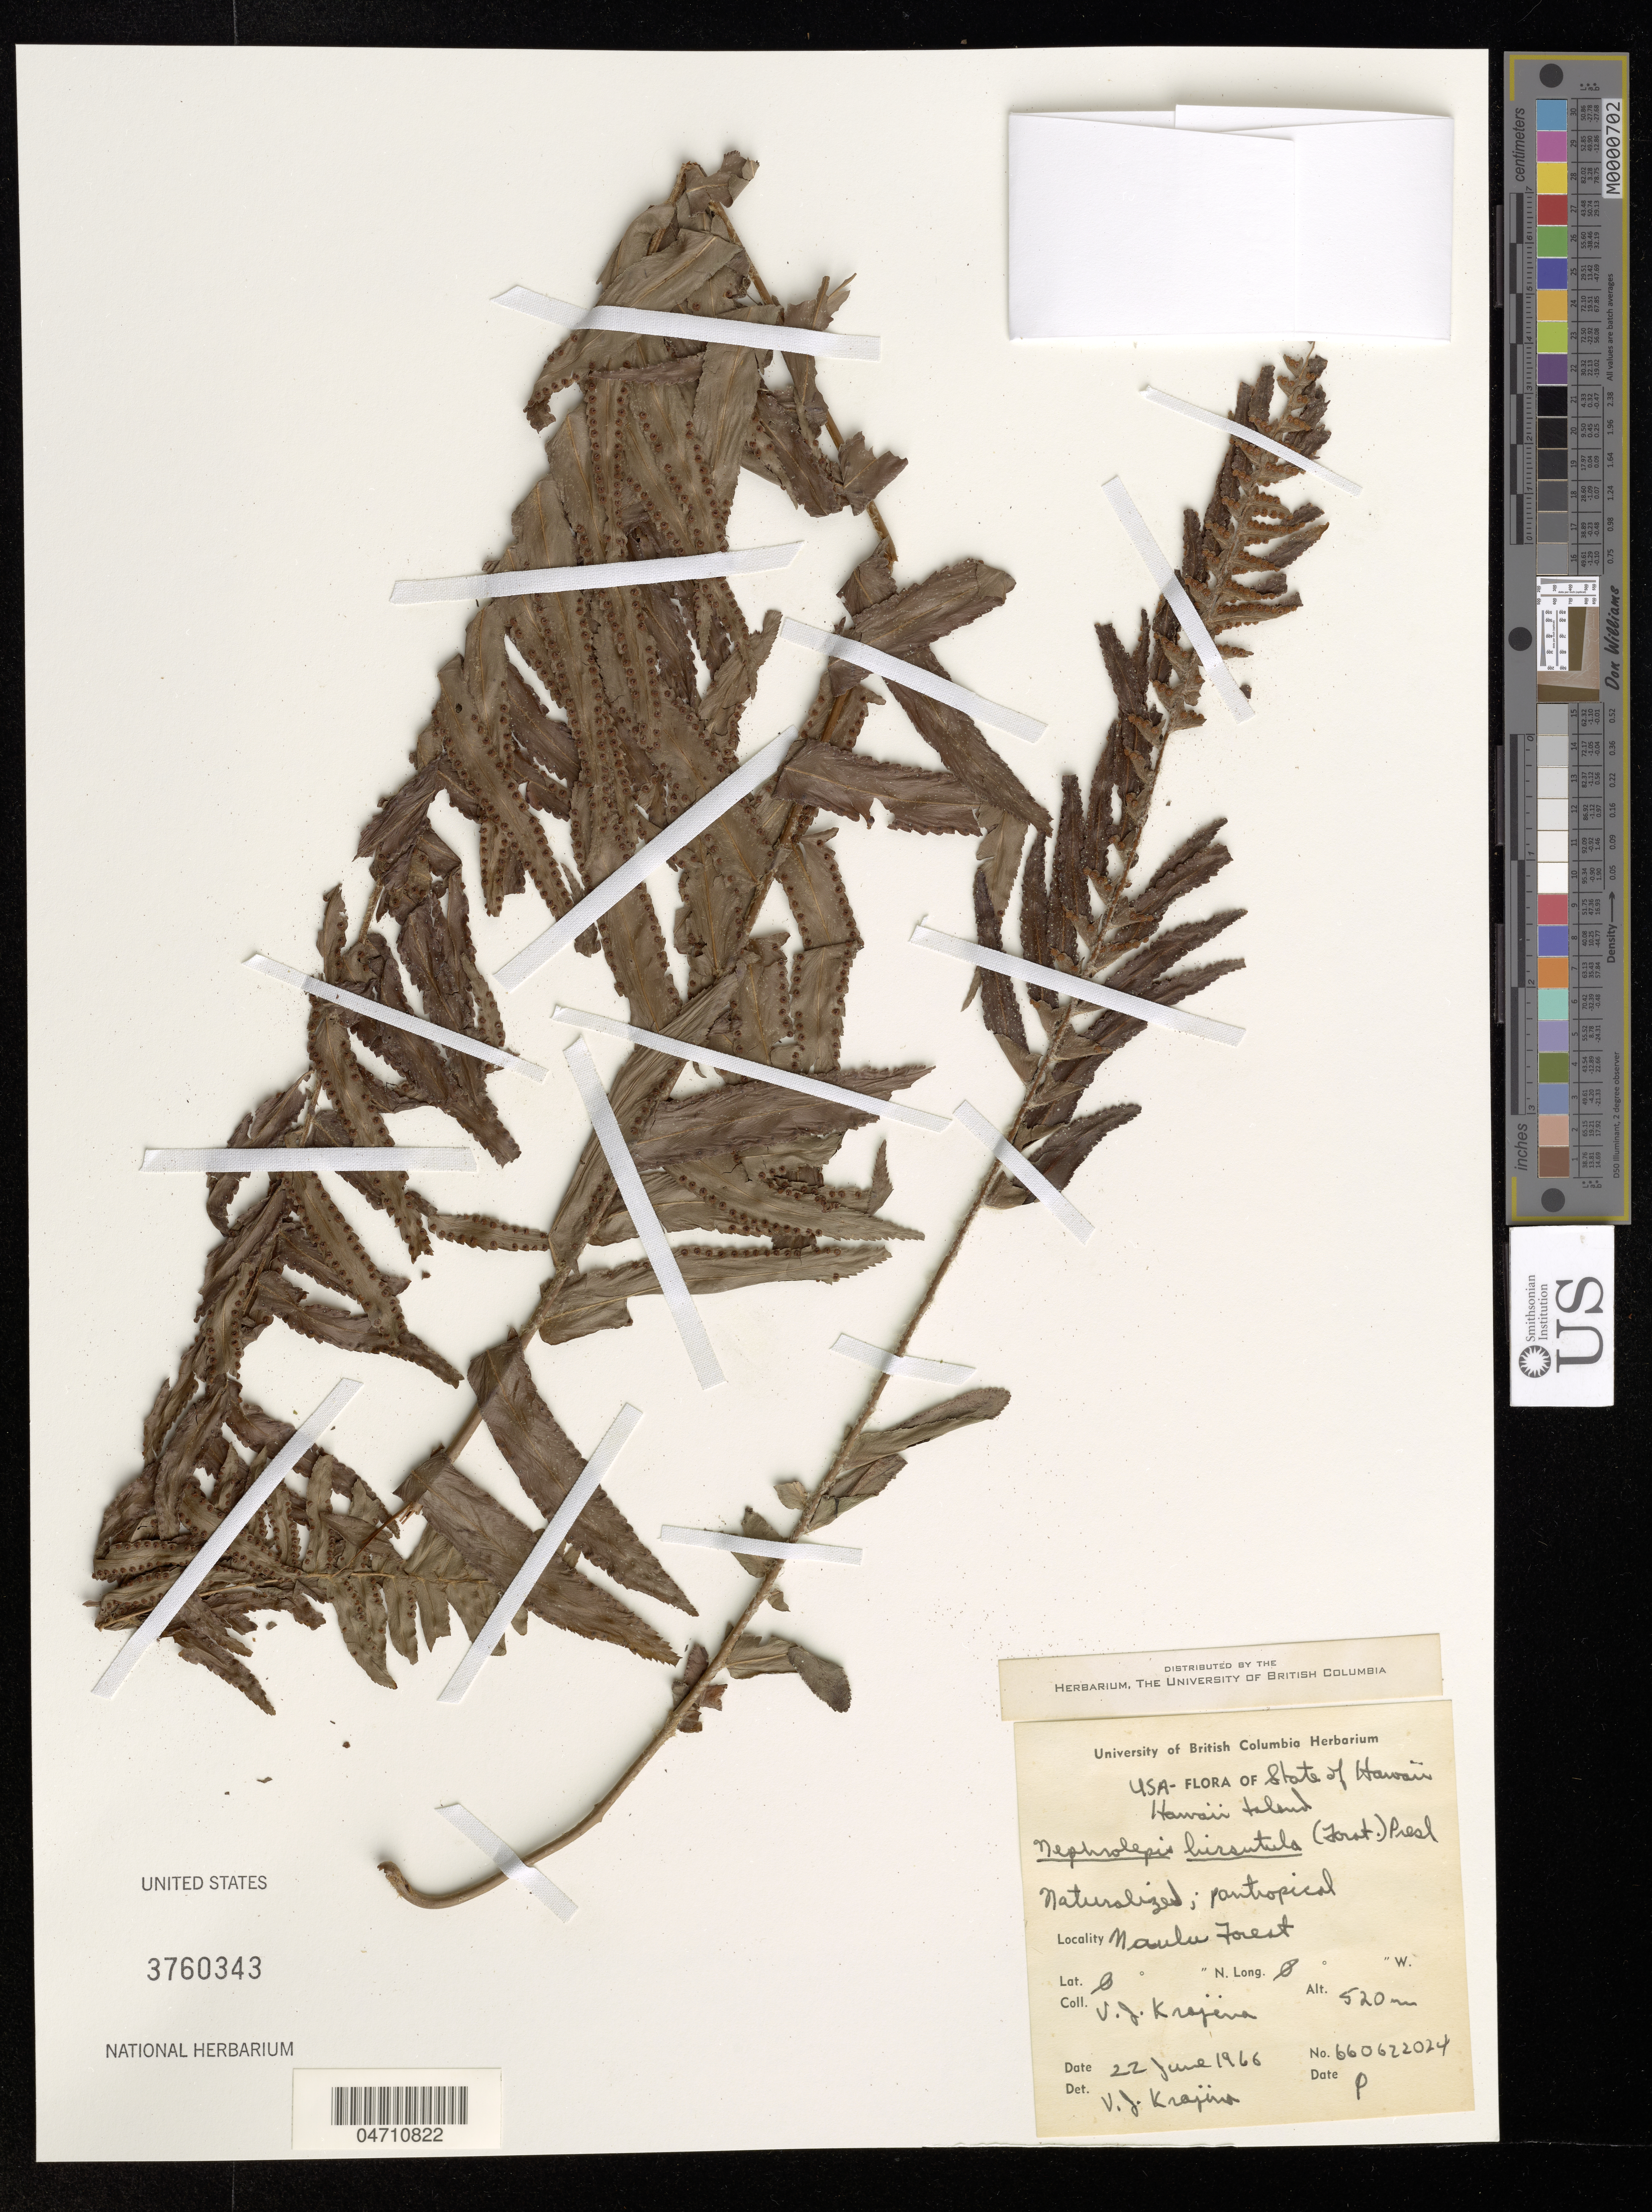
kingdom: Plantae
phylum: Tracheophyta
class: Polypodiopsida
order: Polypodiales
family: Nephrolepidaceae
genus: Nephrolepis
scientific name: Nephrolepis hirsutula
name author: (G. Forst.) C. Presl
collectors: V. Krajina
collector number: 660622024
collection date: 1966-06-22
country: United States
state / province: Hawaii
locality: Hawaii Island. Naulu Forest.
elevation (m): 520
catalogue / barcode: US 3760343